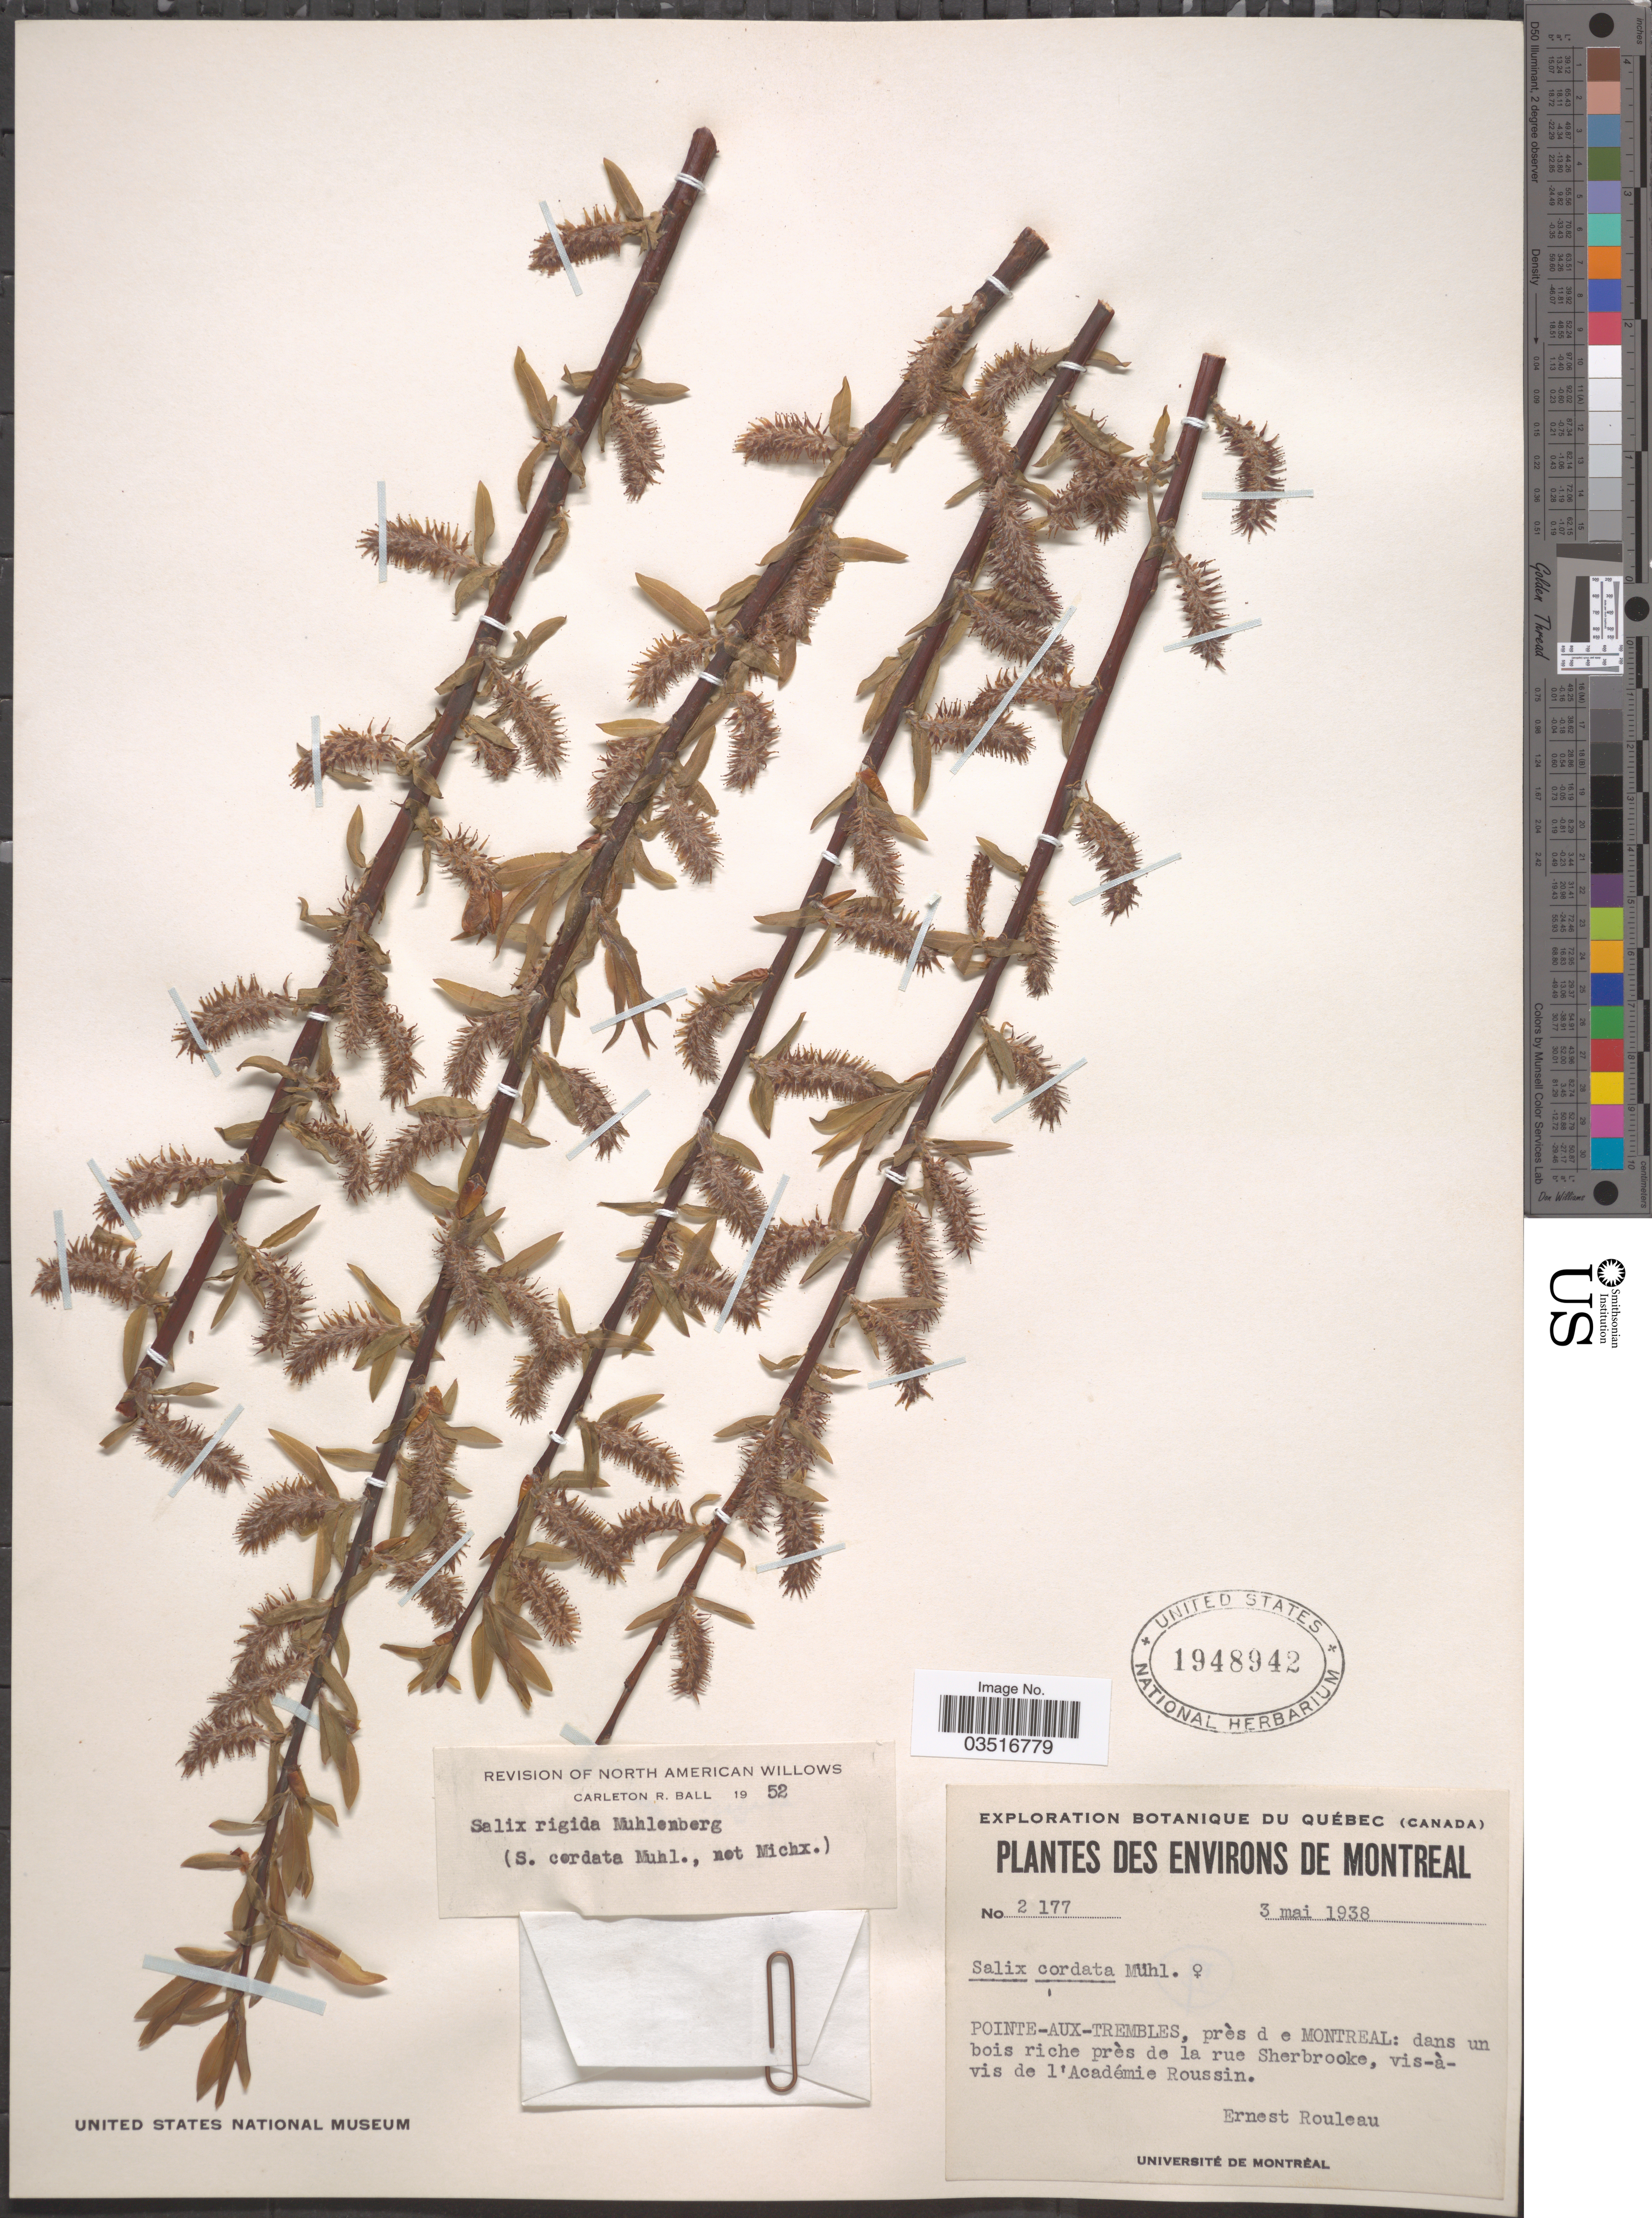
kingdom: Plantae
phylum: Tracheophyta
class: Magnoliopsida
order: Malpighiales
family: Salicaceae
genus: Salix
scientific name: Salix rigida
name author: Muhl.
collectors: E. Rouleau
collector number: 2177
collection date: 1938-05-03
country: Canada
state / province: Quebec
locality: Des Environs de Montreal. Pointe-Aux-Trembles, près d e Montreal: dans un bois riche près de la rue Sherbrooke, vis-à-vis de l'Académie Roussin.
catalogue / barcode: US 1948942